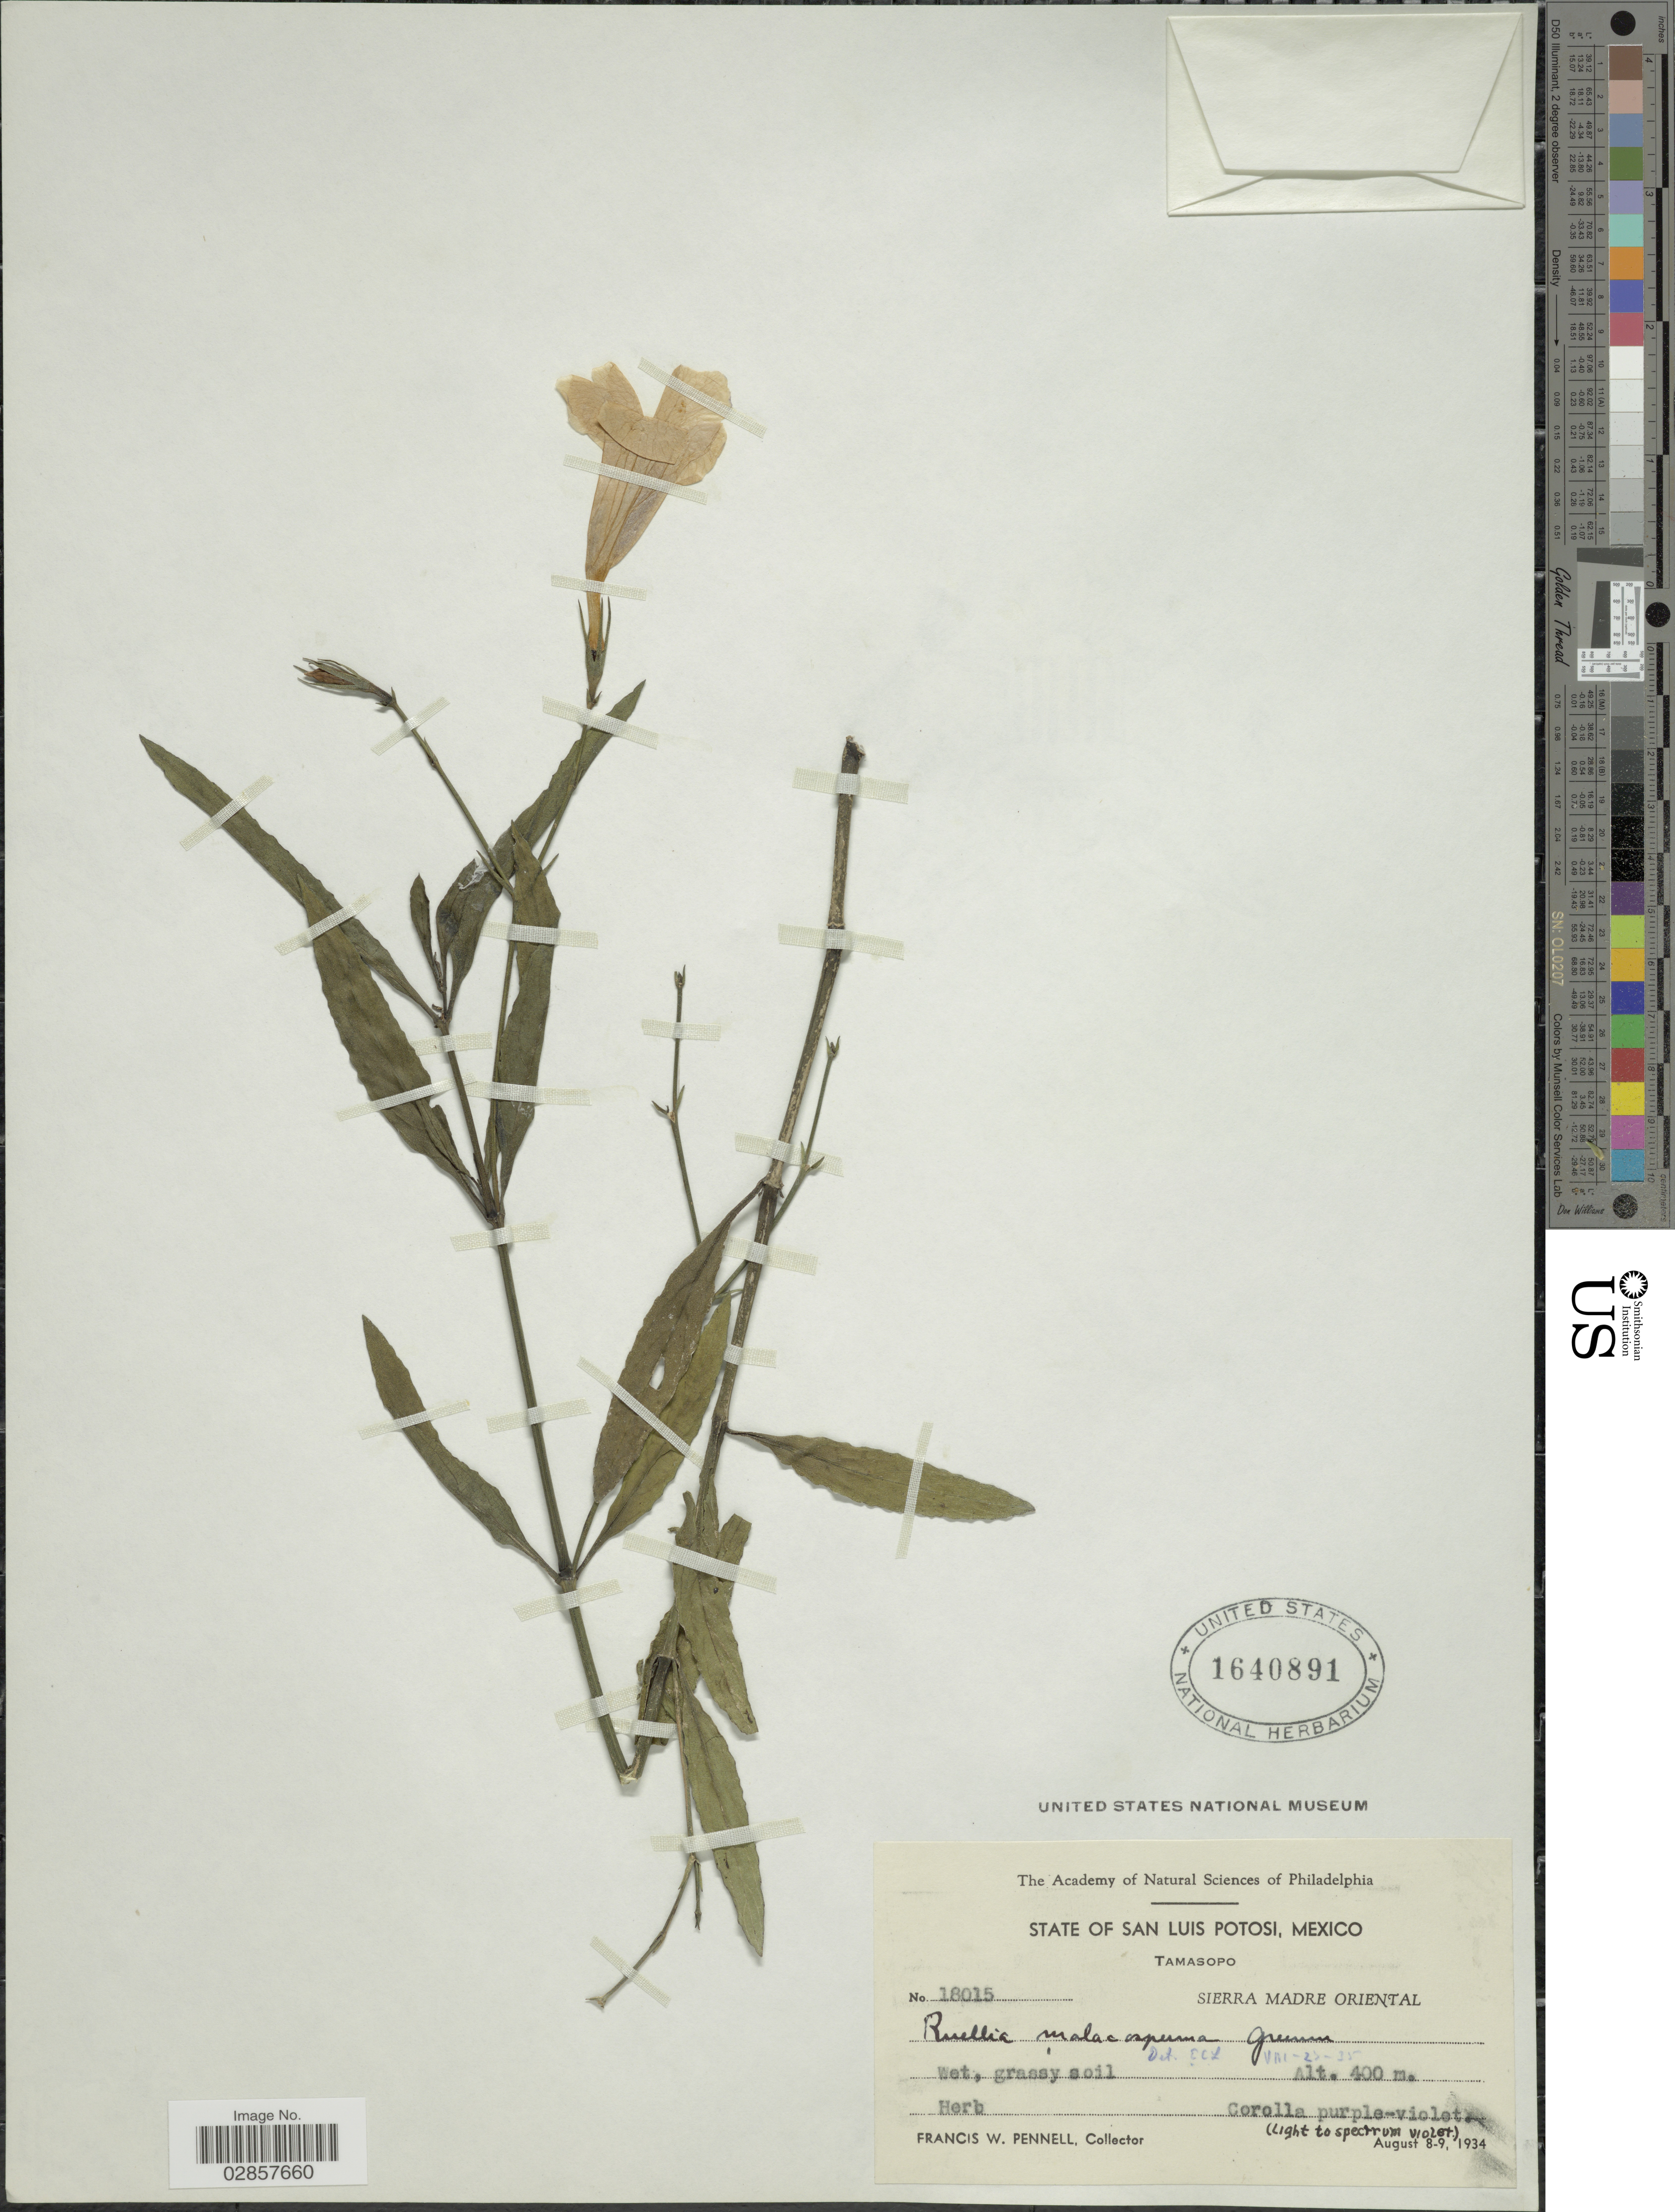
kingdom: Plantae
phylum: Tracheophyta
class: Magnoliopsida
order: Lamiales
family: Acanthaceae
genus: Ruellia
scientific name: Ruellia malacosperma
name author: Greenm.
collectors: F. W. Pennell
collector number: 18015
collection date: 1934-08-08/1934-08-09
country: Mexico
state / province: San Luis Potosí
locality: Tamasopo, Sierra Madre Occidental.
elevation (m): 400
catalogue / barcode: US 1640891